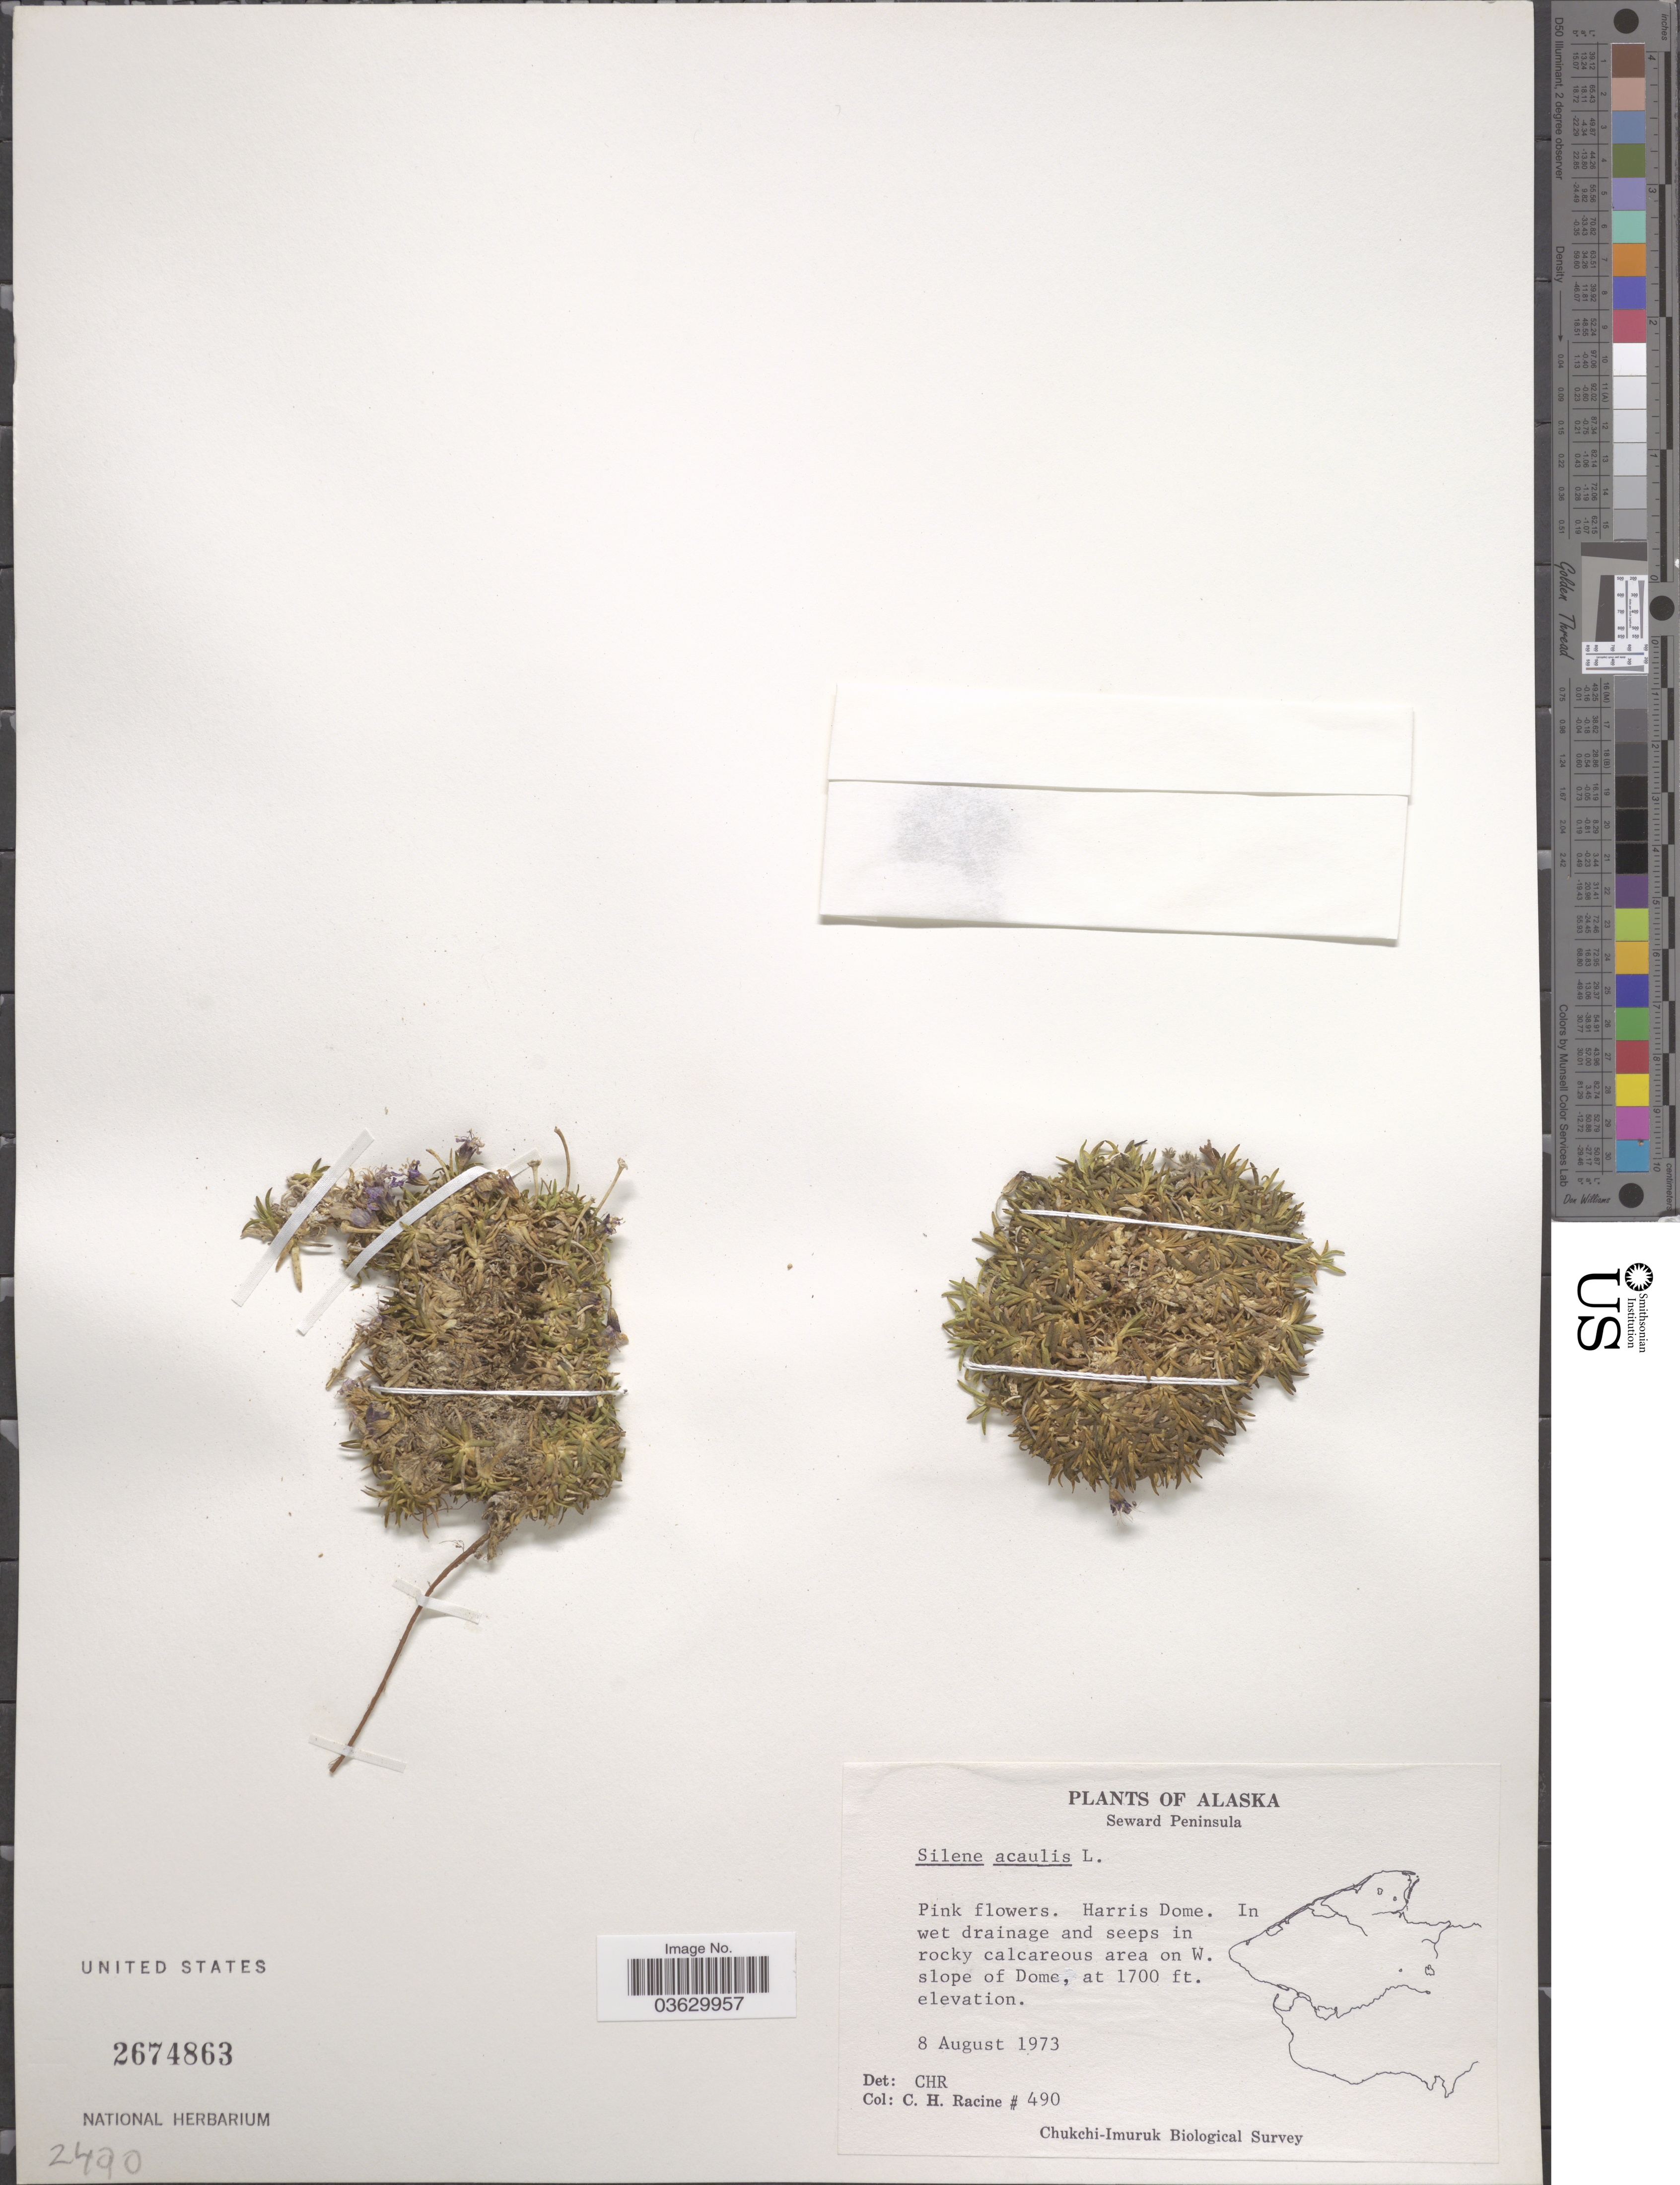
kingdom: Plantae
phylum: Tracheophyta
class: Magnoliopsida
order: Caryophyllales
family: Caryophyllaceae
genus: Silene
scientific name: Silene acaulis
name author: (L.) Jacq.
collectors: C. Racine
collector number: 490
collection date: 1973-08-08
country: United States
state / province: Alaska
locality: Seward Peninsula. Harris Dome. W. slope of Dome.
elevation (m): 518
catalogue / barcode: US 2674863